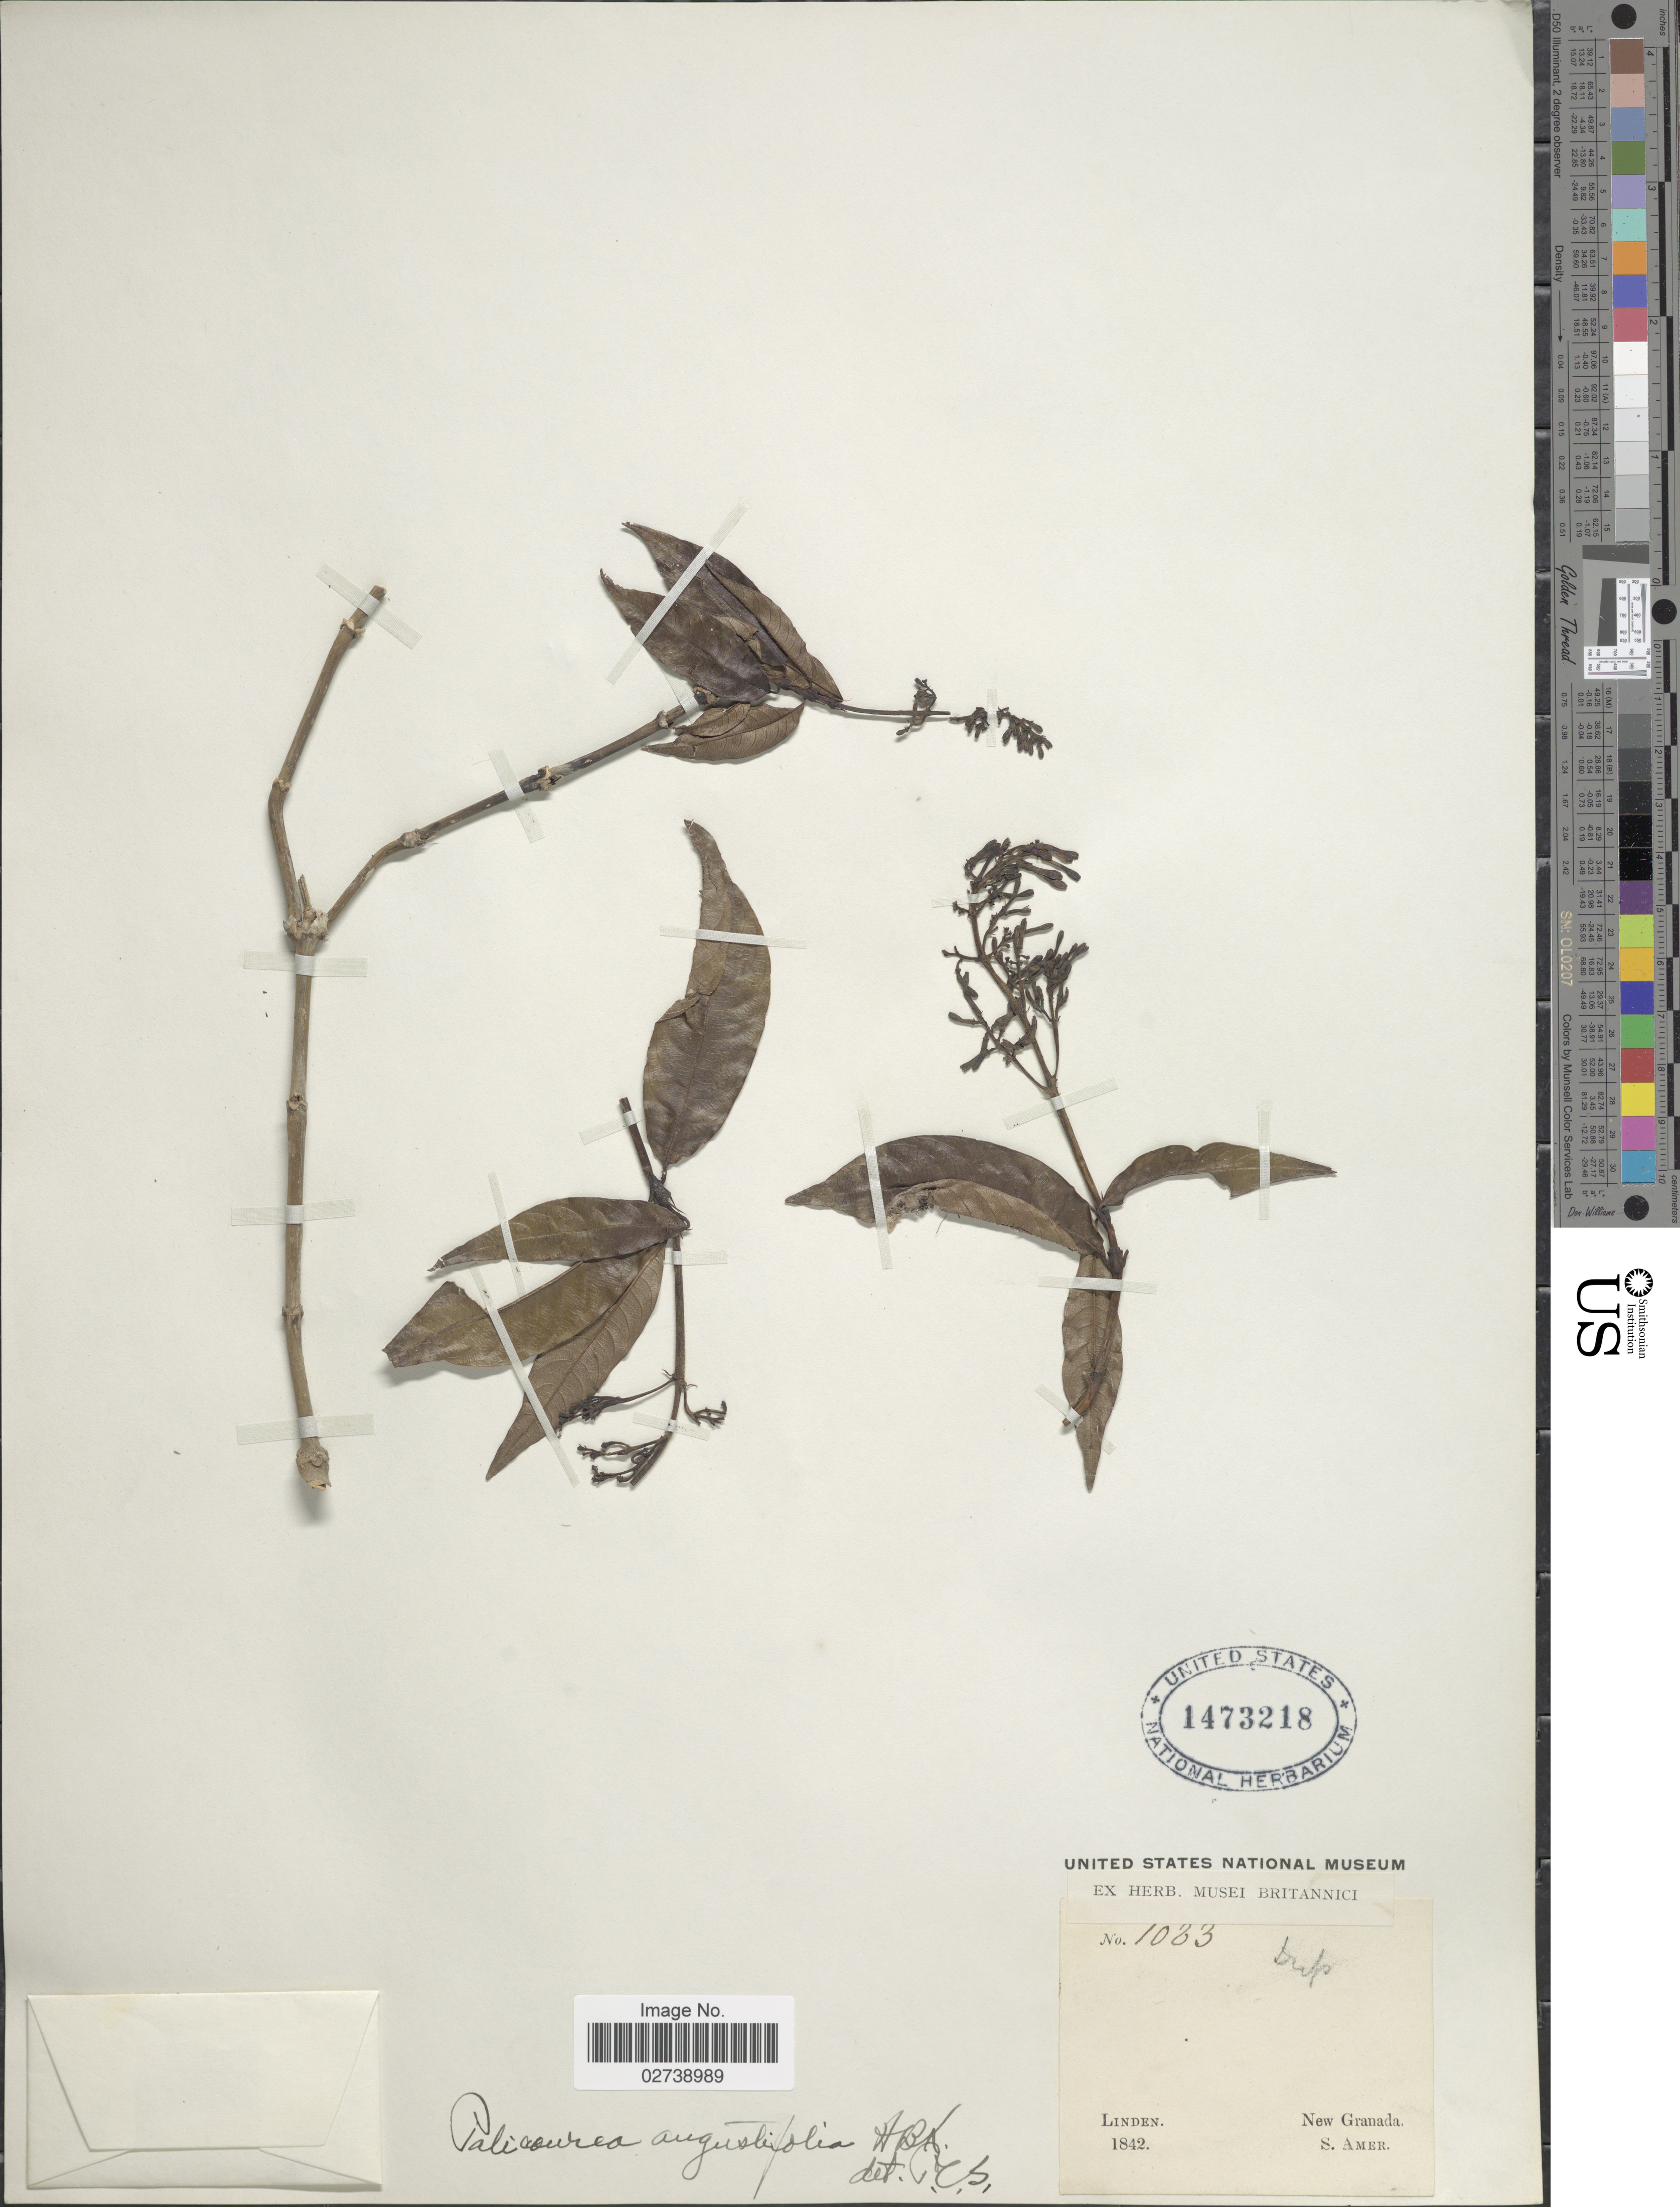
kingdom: Plantae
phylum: Tracheophyta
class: Magnoliopsida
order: Gentianales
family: Rubiaceae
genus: Palicourea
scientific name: Palicourea angustifolia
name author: Kunth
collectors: -- Linden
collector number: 1033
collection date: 1842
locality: New Grenada. S. Amer.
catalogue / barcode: US 1473218